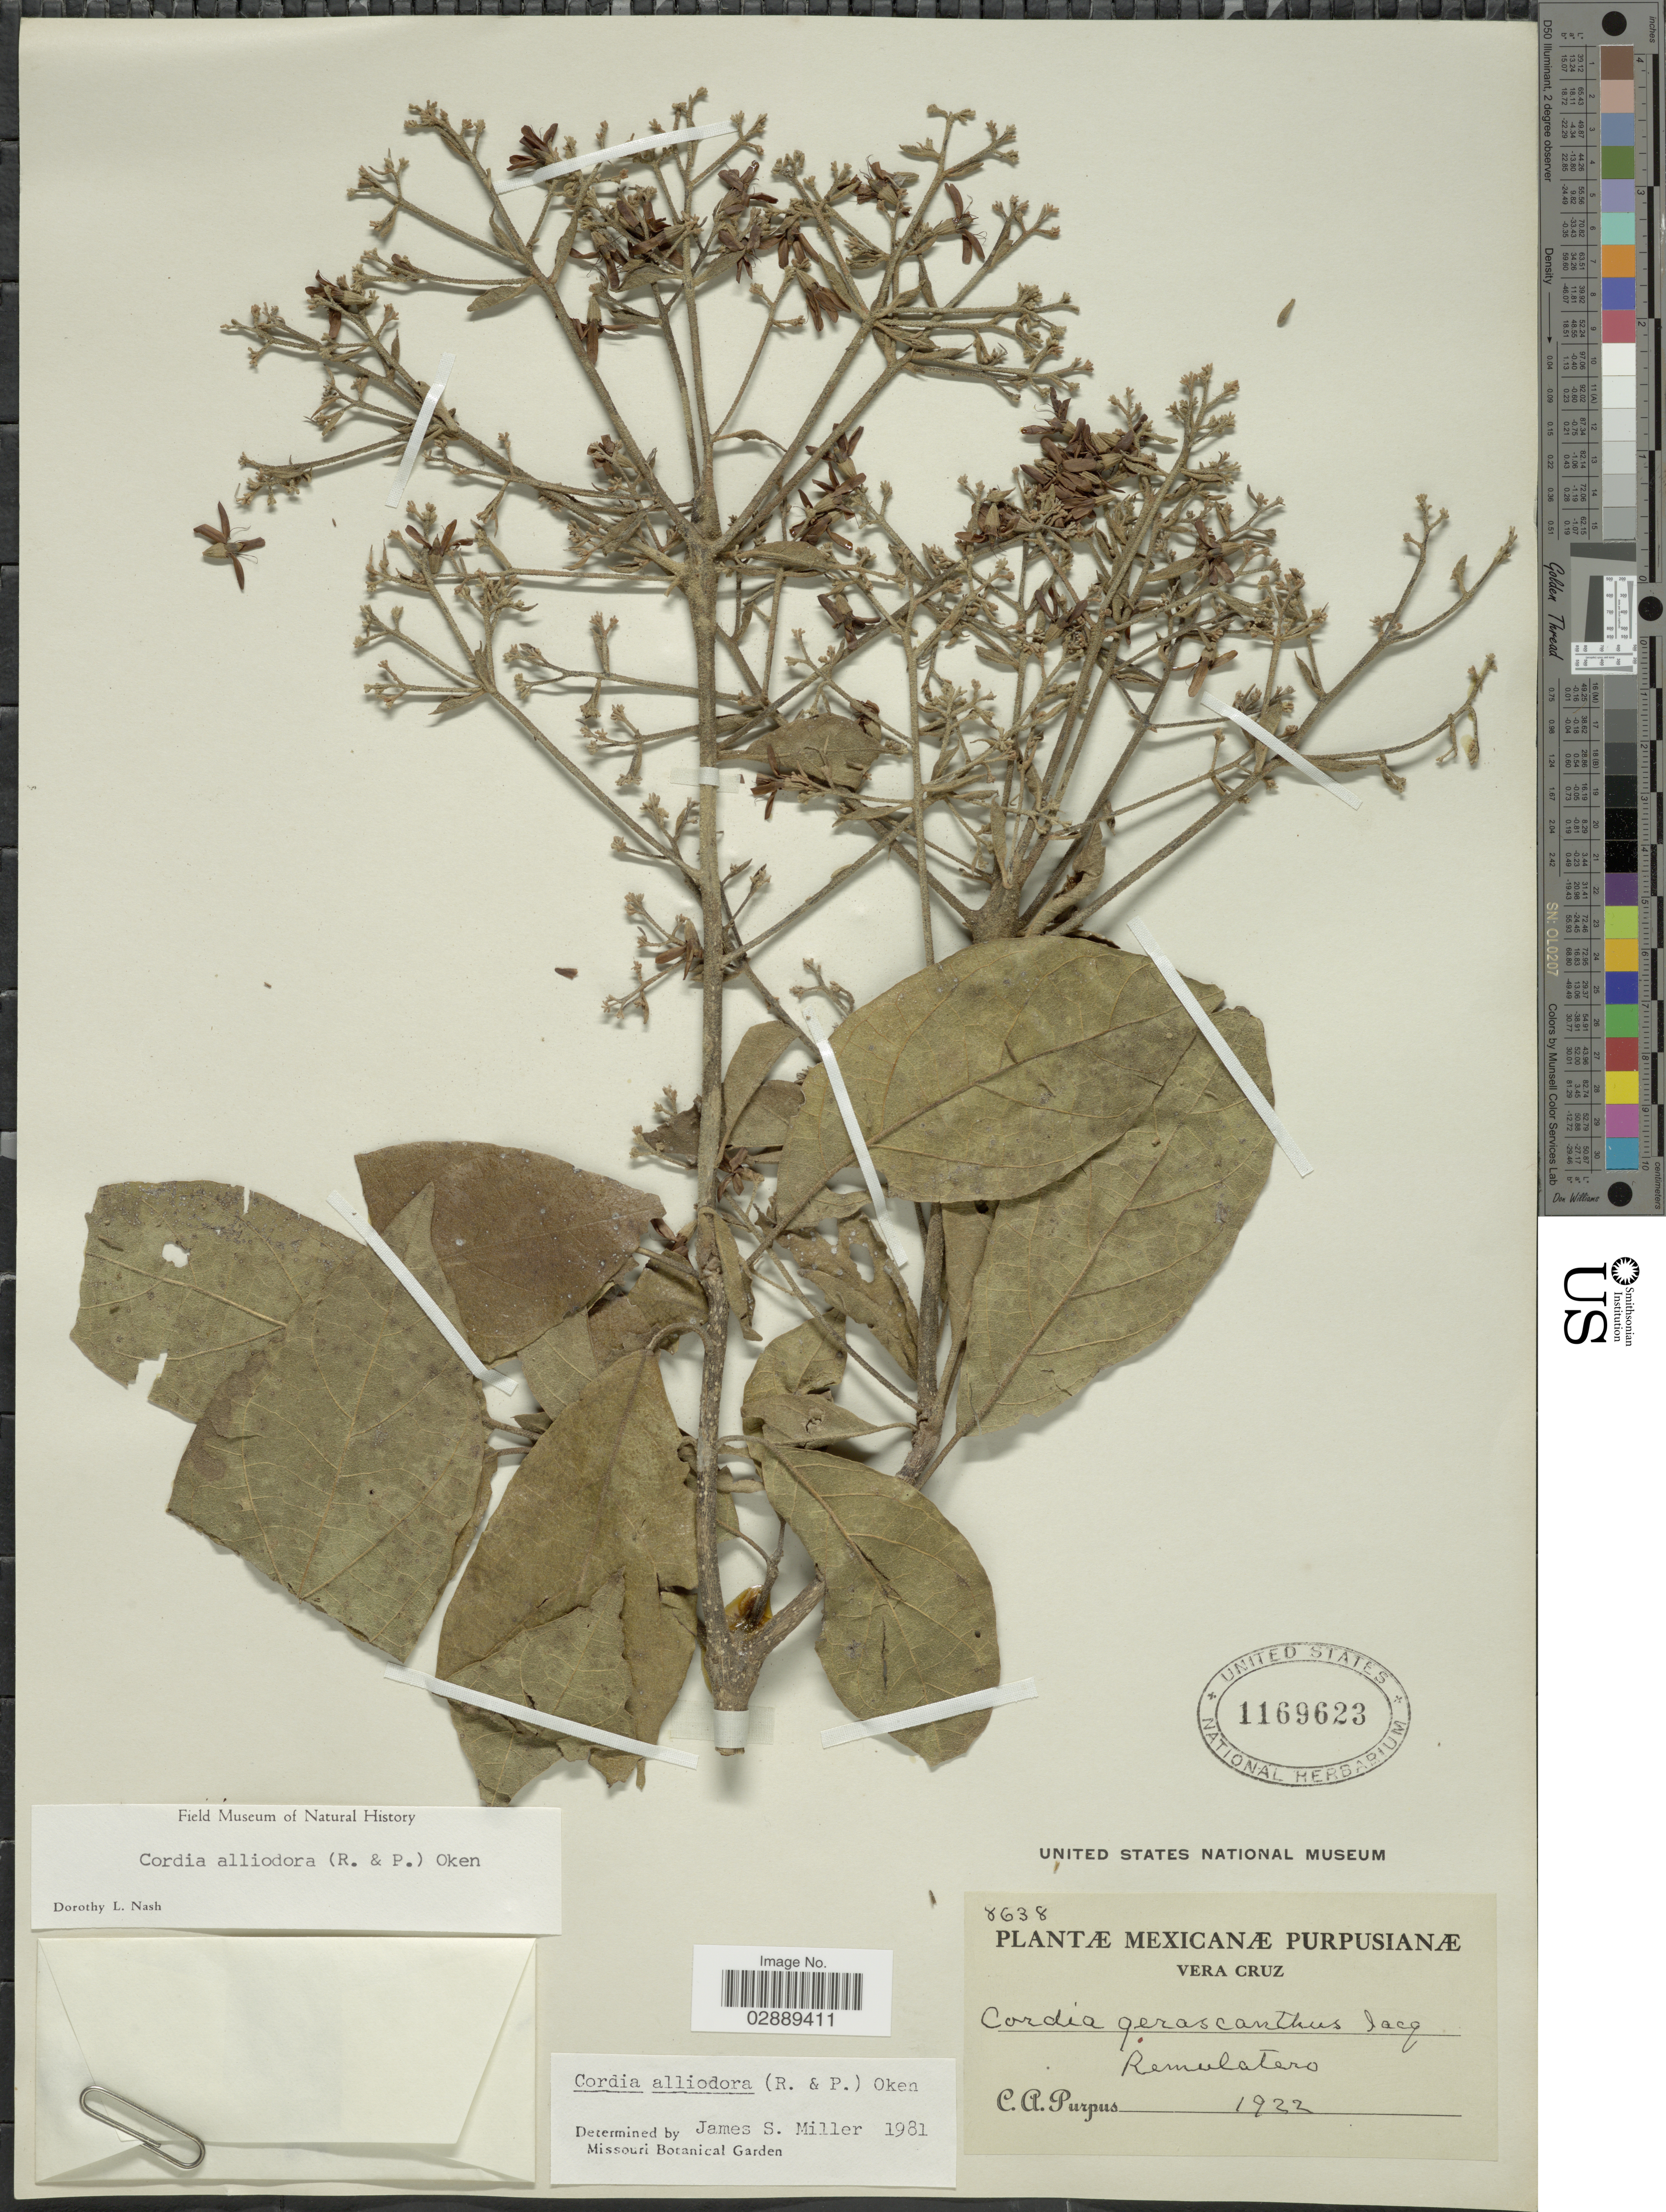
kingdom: Plantae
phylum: Tracheophyta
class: Magnoliopsida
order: Boraginales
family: Cordiaceae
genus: Cordia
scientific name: Cordia alliodora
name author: (Ruiz & Pav.) Oken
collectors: C. A. Purpus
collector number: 8638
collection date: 1922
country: Mexico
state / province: Veracruz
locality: Vera Cruz. Remulatero.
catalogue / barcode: US 1169623